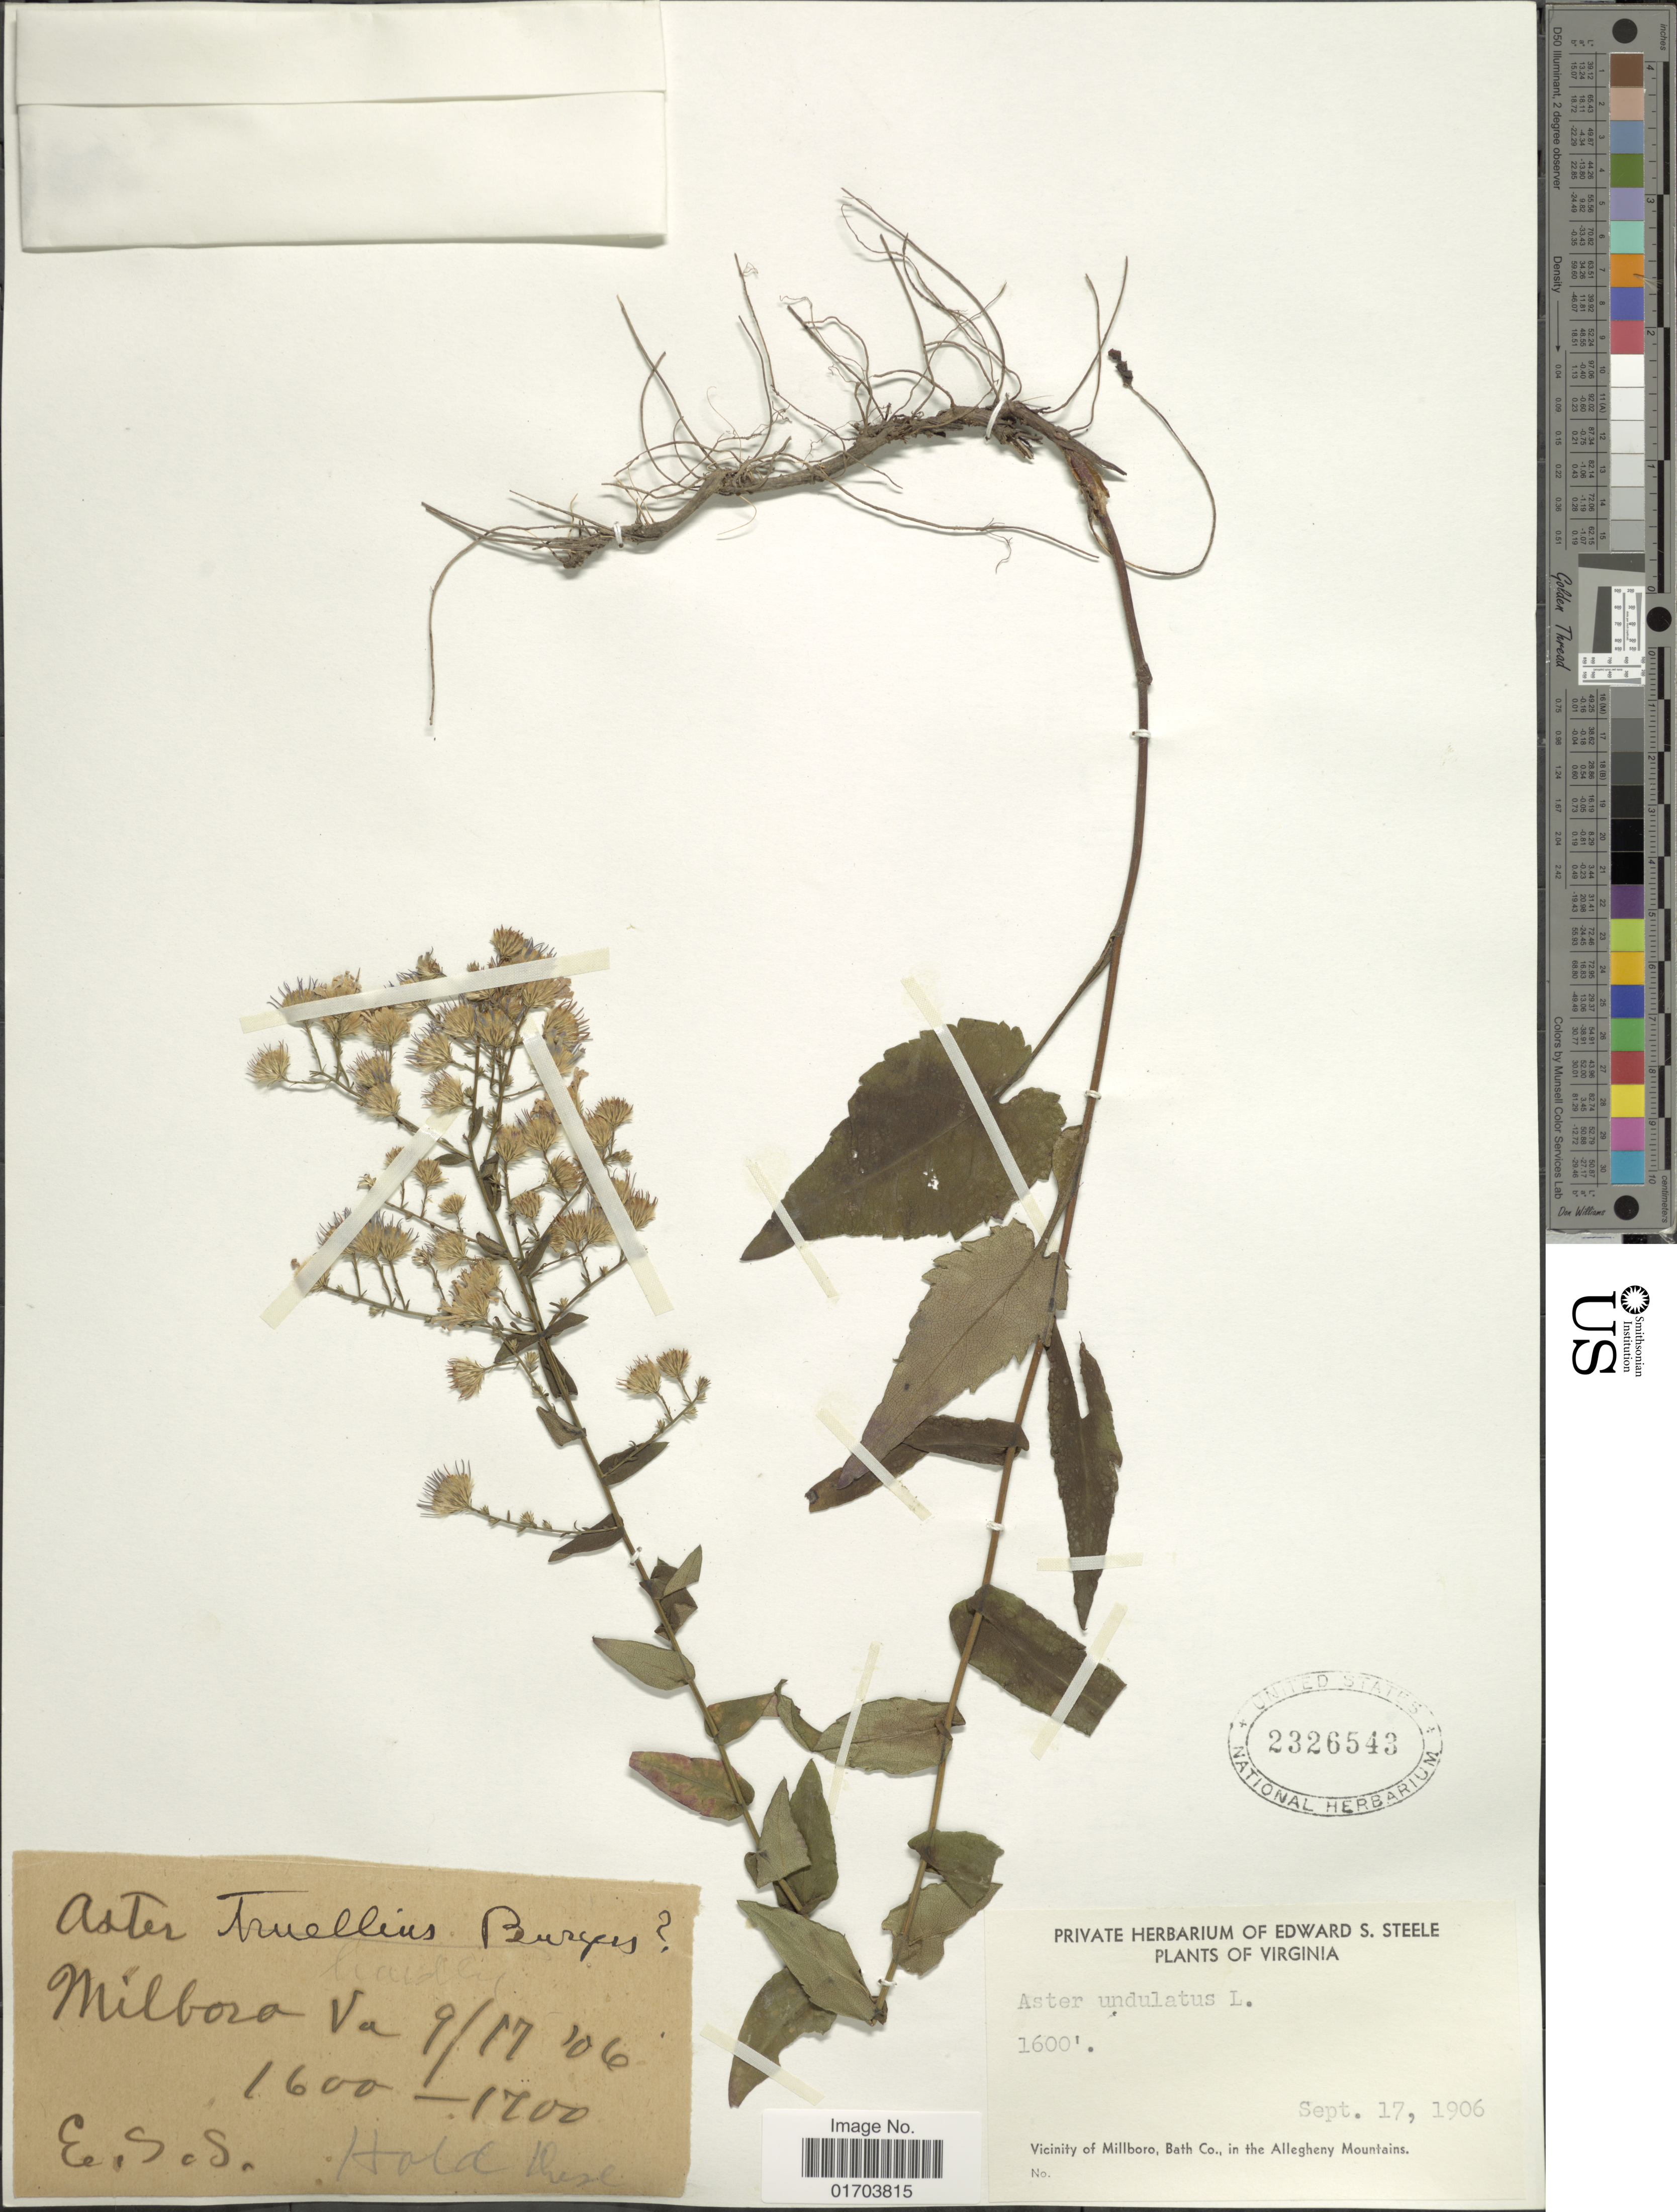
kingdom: Plantae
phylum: Tracheophyta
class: Magnoliopsida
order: Asterales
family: Asteraceae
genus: Symphyotrichum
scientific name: Symphyotrichum undulatum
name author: (L.) G.L. Nesom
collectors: E. Steele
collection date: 1906-09-17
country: United States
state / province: Virginia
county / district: Bath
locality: Millboro, Vicinity of Millboro, Bath Co., in the Allegheny Mountains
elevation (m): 488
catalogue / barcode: US 2326543